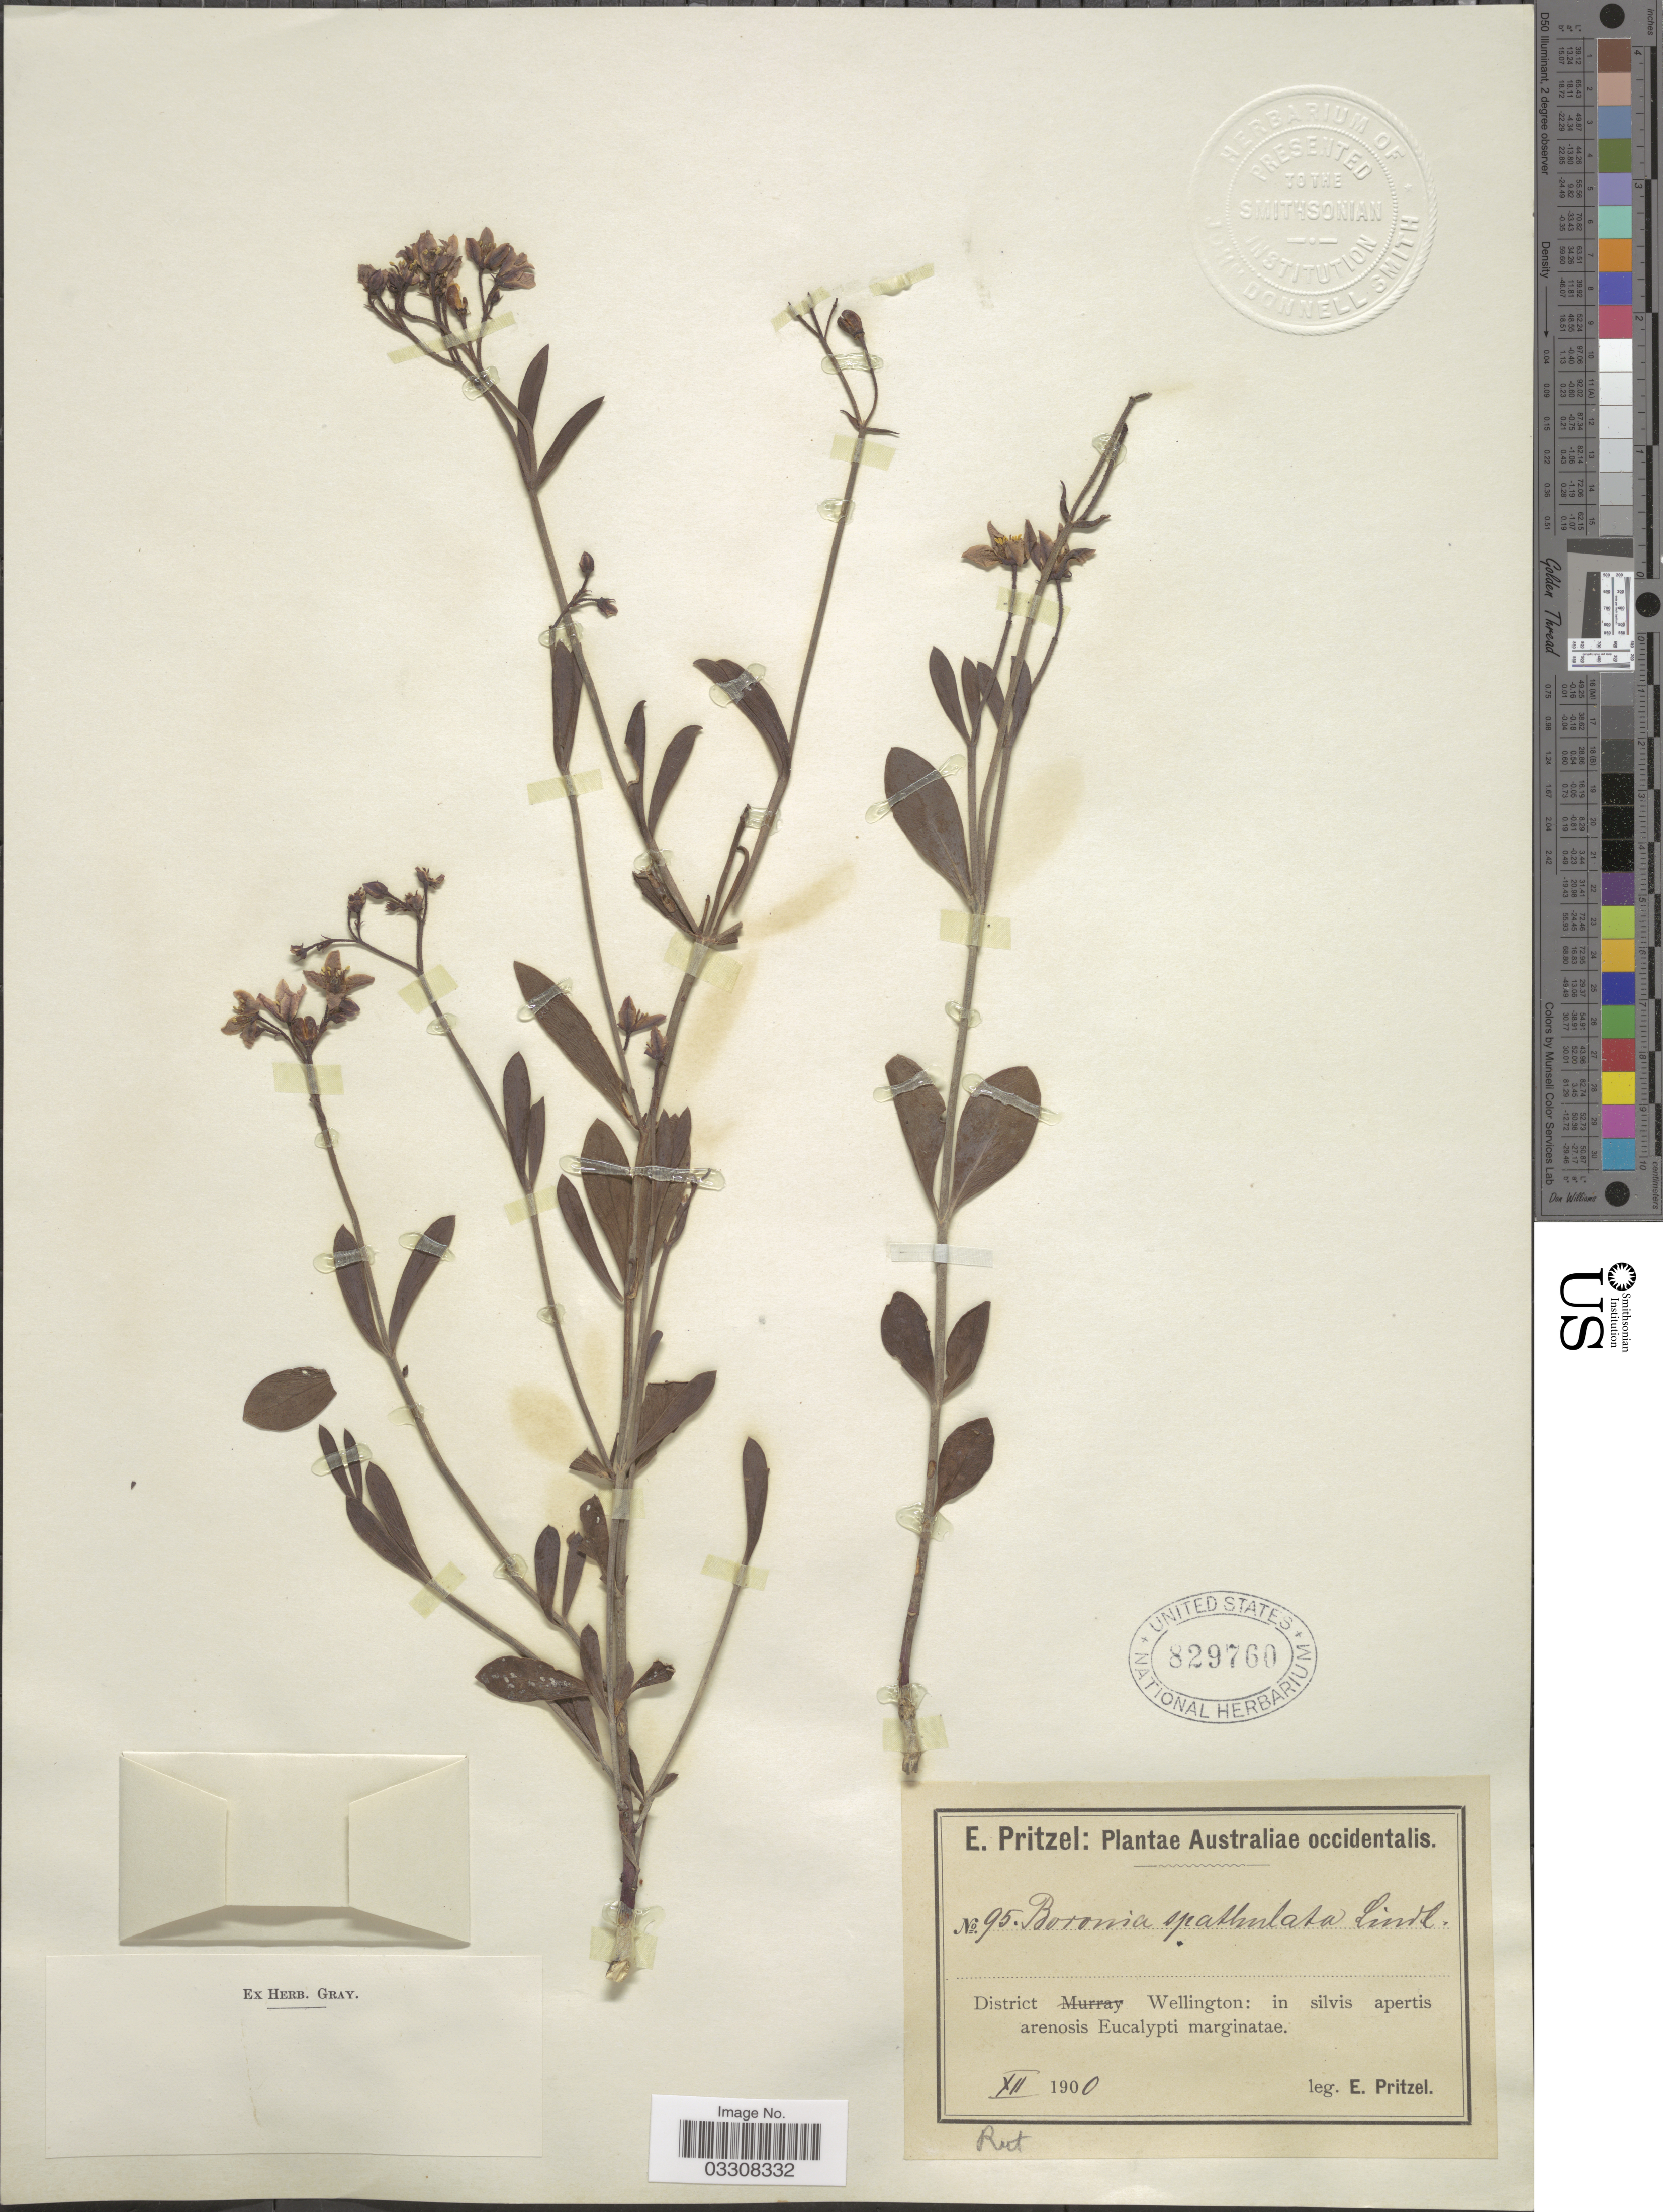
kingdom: Plantae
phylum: Tracheophyta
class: Magnoliopsida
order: Sapindales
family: Rutaceae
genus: Boronia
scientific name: Boronia spathulata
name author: Lindl.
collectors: E. G. Pritzel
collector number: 95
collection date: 1900-12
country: Australia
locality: Australiae occidentalis. District Wellington: in silvis apertis arenosis Eucalypti marginatae.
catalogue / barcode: US 829760